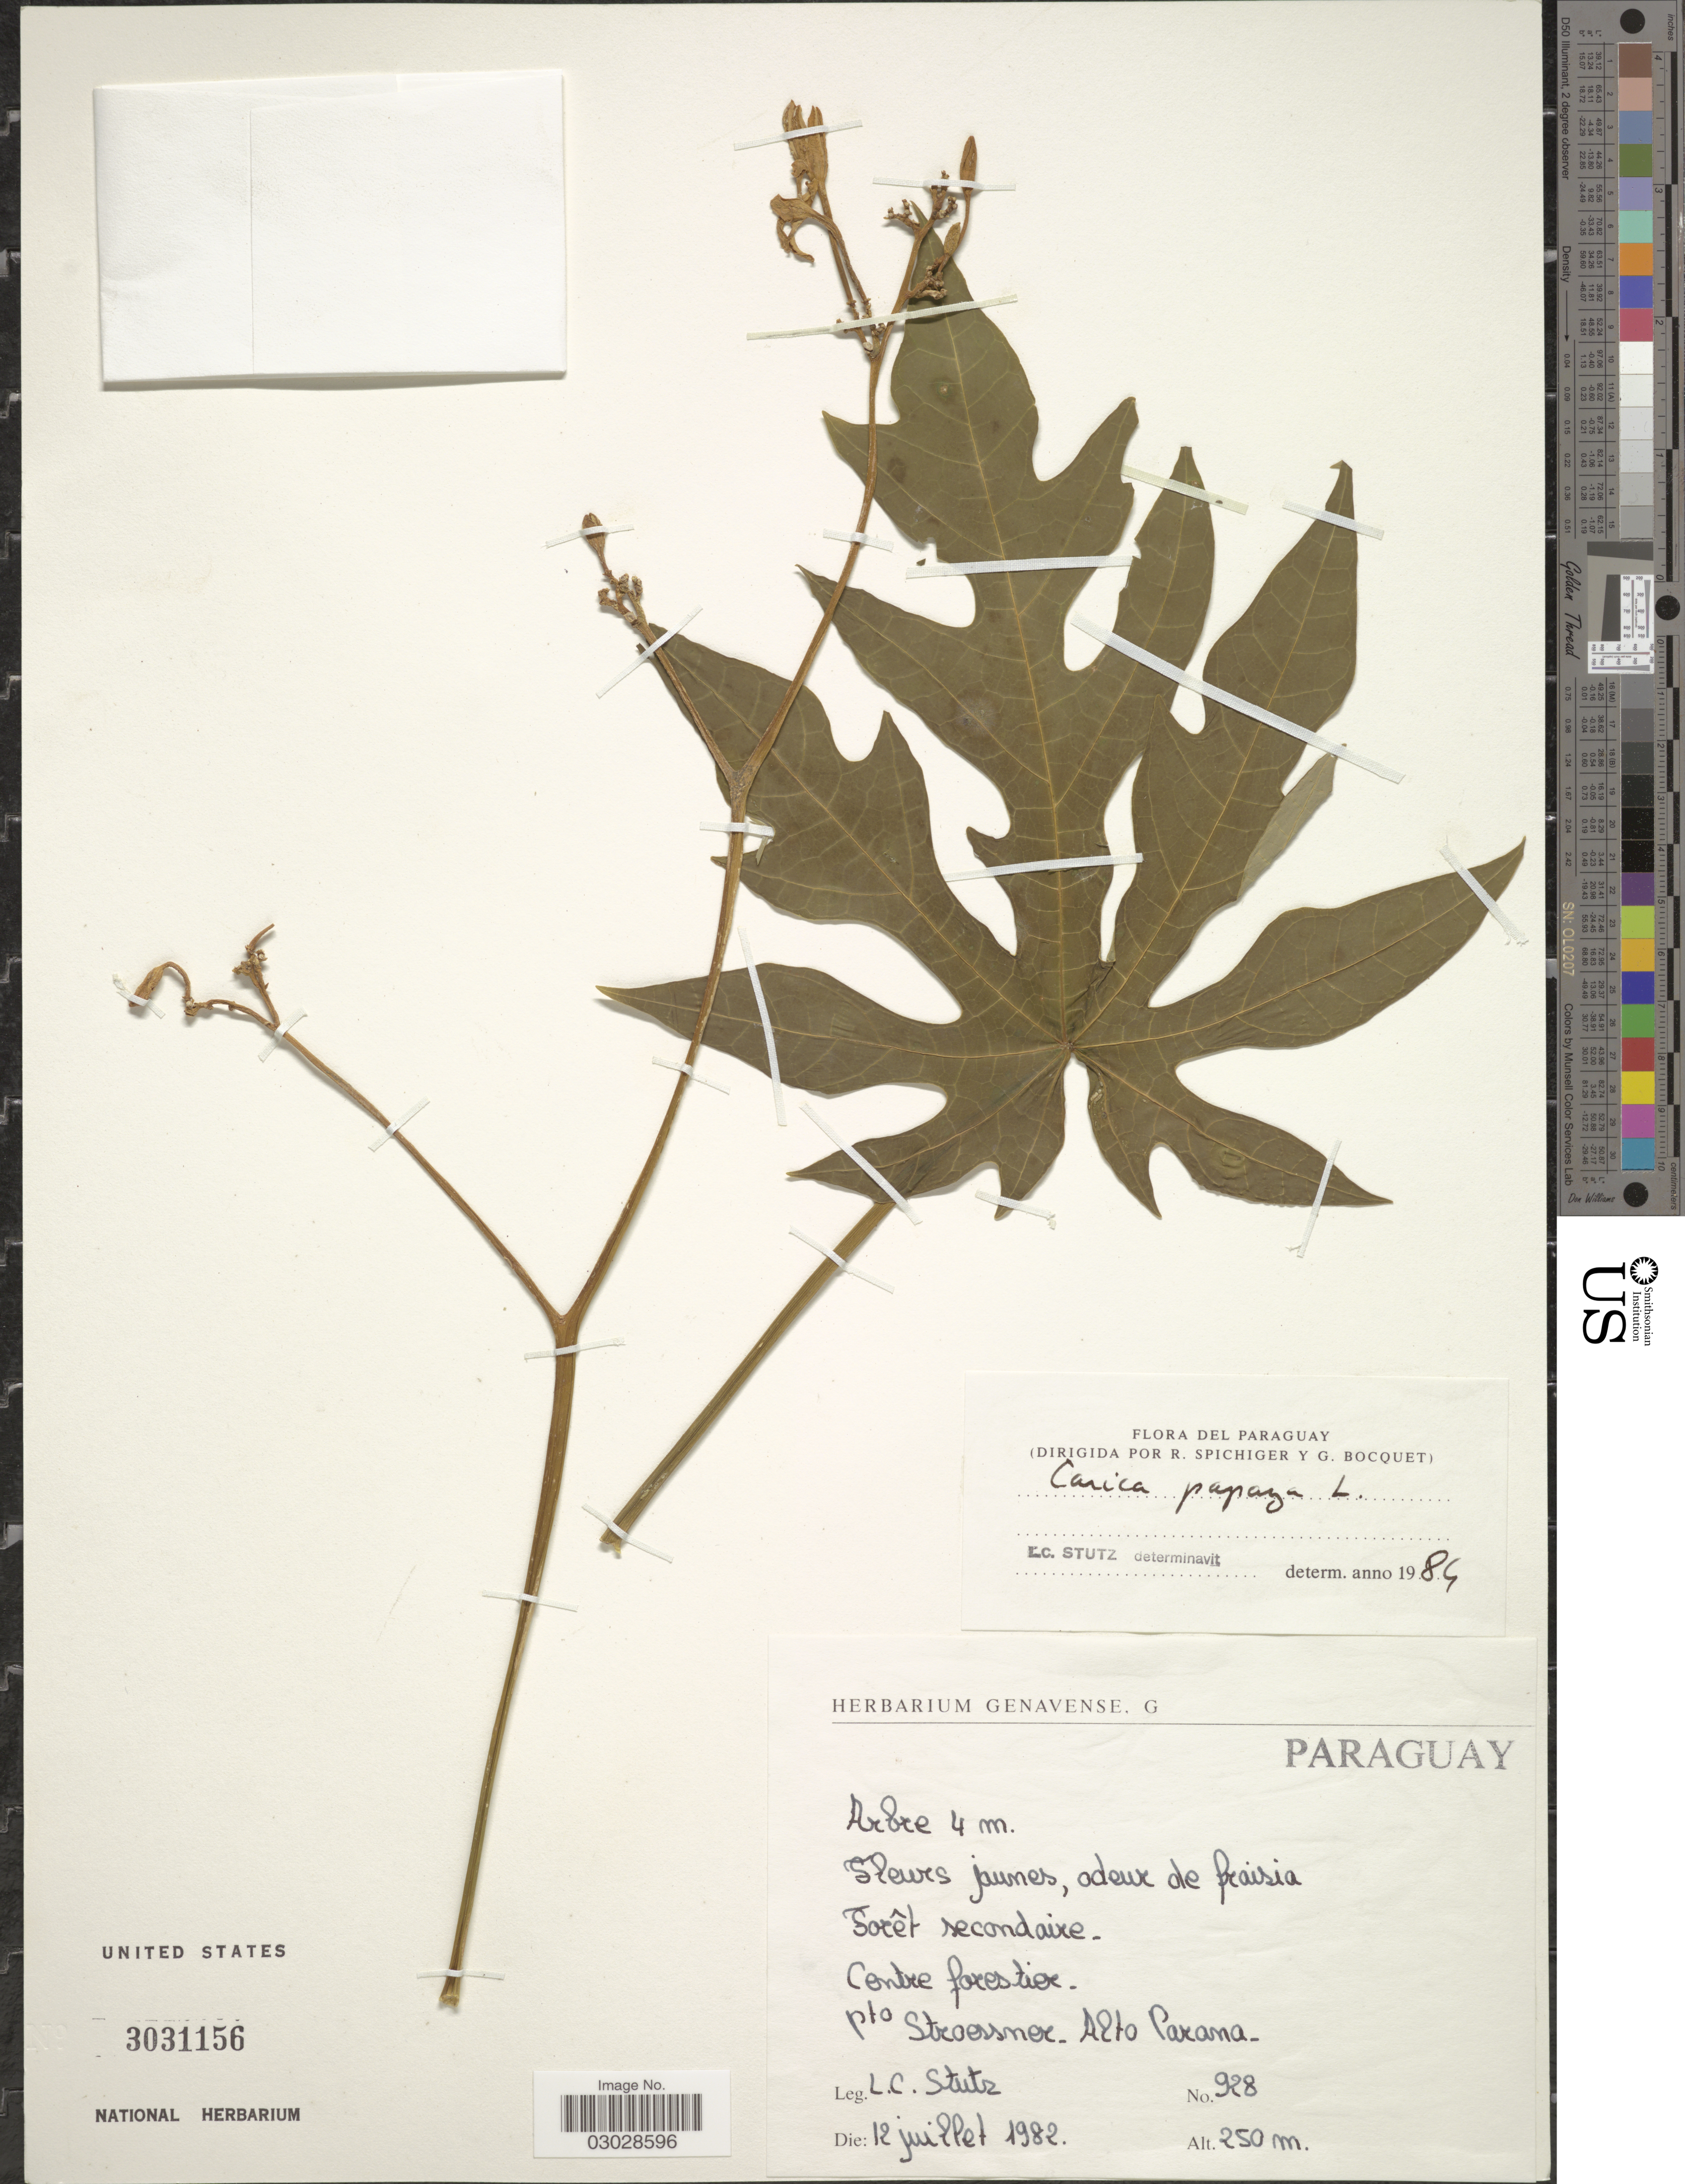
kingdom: Plantae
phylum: Tracheophyta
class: Magnoliopsida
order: Brassicales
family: Caricaceae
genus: Carica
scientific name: Carica papaya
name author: L.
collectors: L. C. Stutz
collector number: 928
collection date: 1982-07-12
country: Paraguay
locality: Pto Stroessmer. Alto Parana.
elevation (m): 250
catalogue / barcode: US 3031156